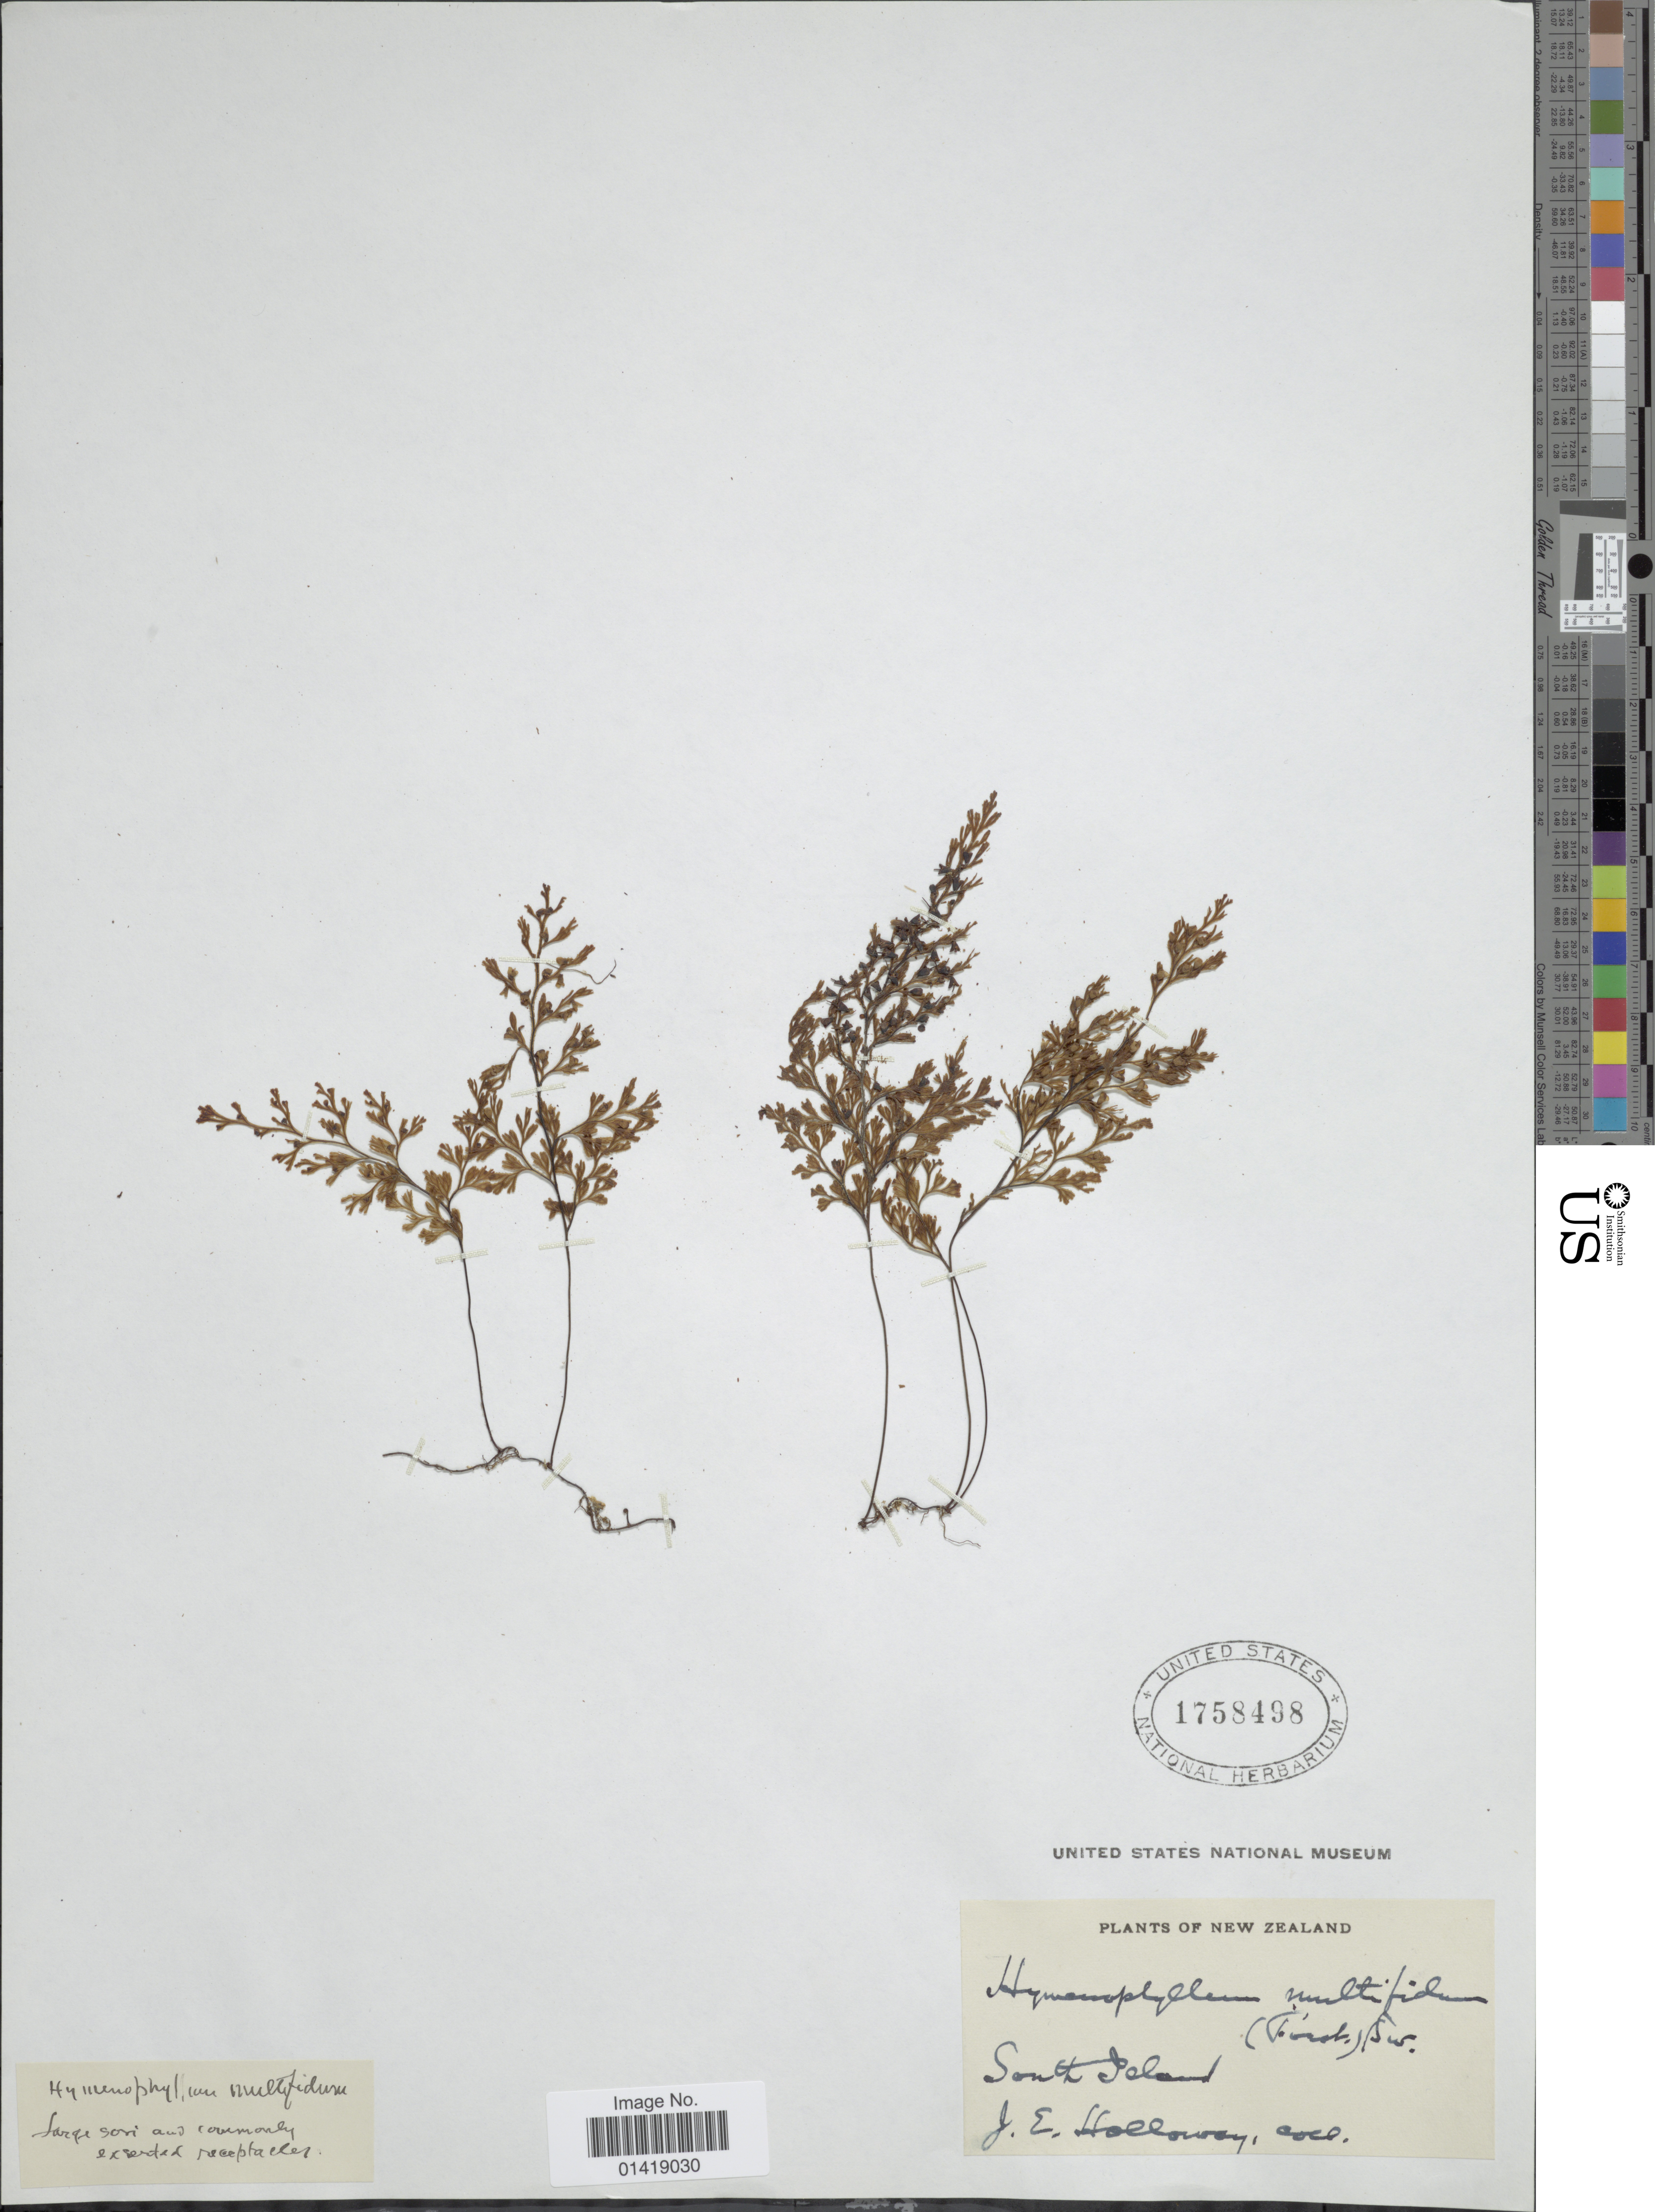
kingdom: Plantae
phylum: Tracheophyta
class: Polypodiopsida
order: Hymenophyllales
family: Hymenophyllaceae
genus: Hymenophyllum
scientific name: Hymenophyllum multifidum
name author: (G. Forst.) Sw.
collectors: J. Holloway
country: New Zealand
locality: South Island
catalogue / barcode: US 1758498